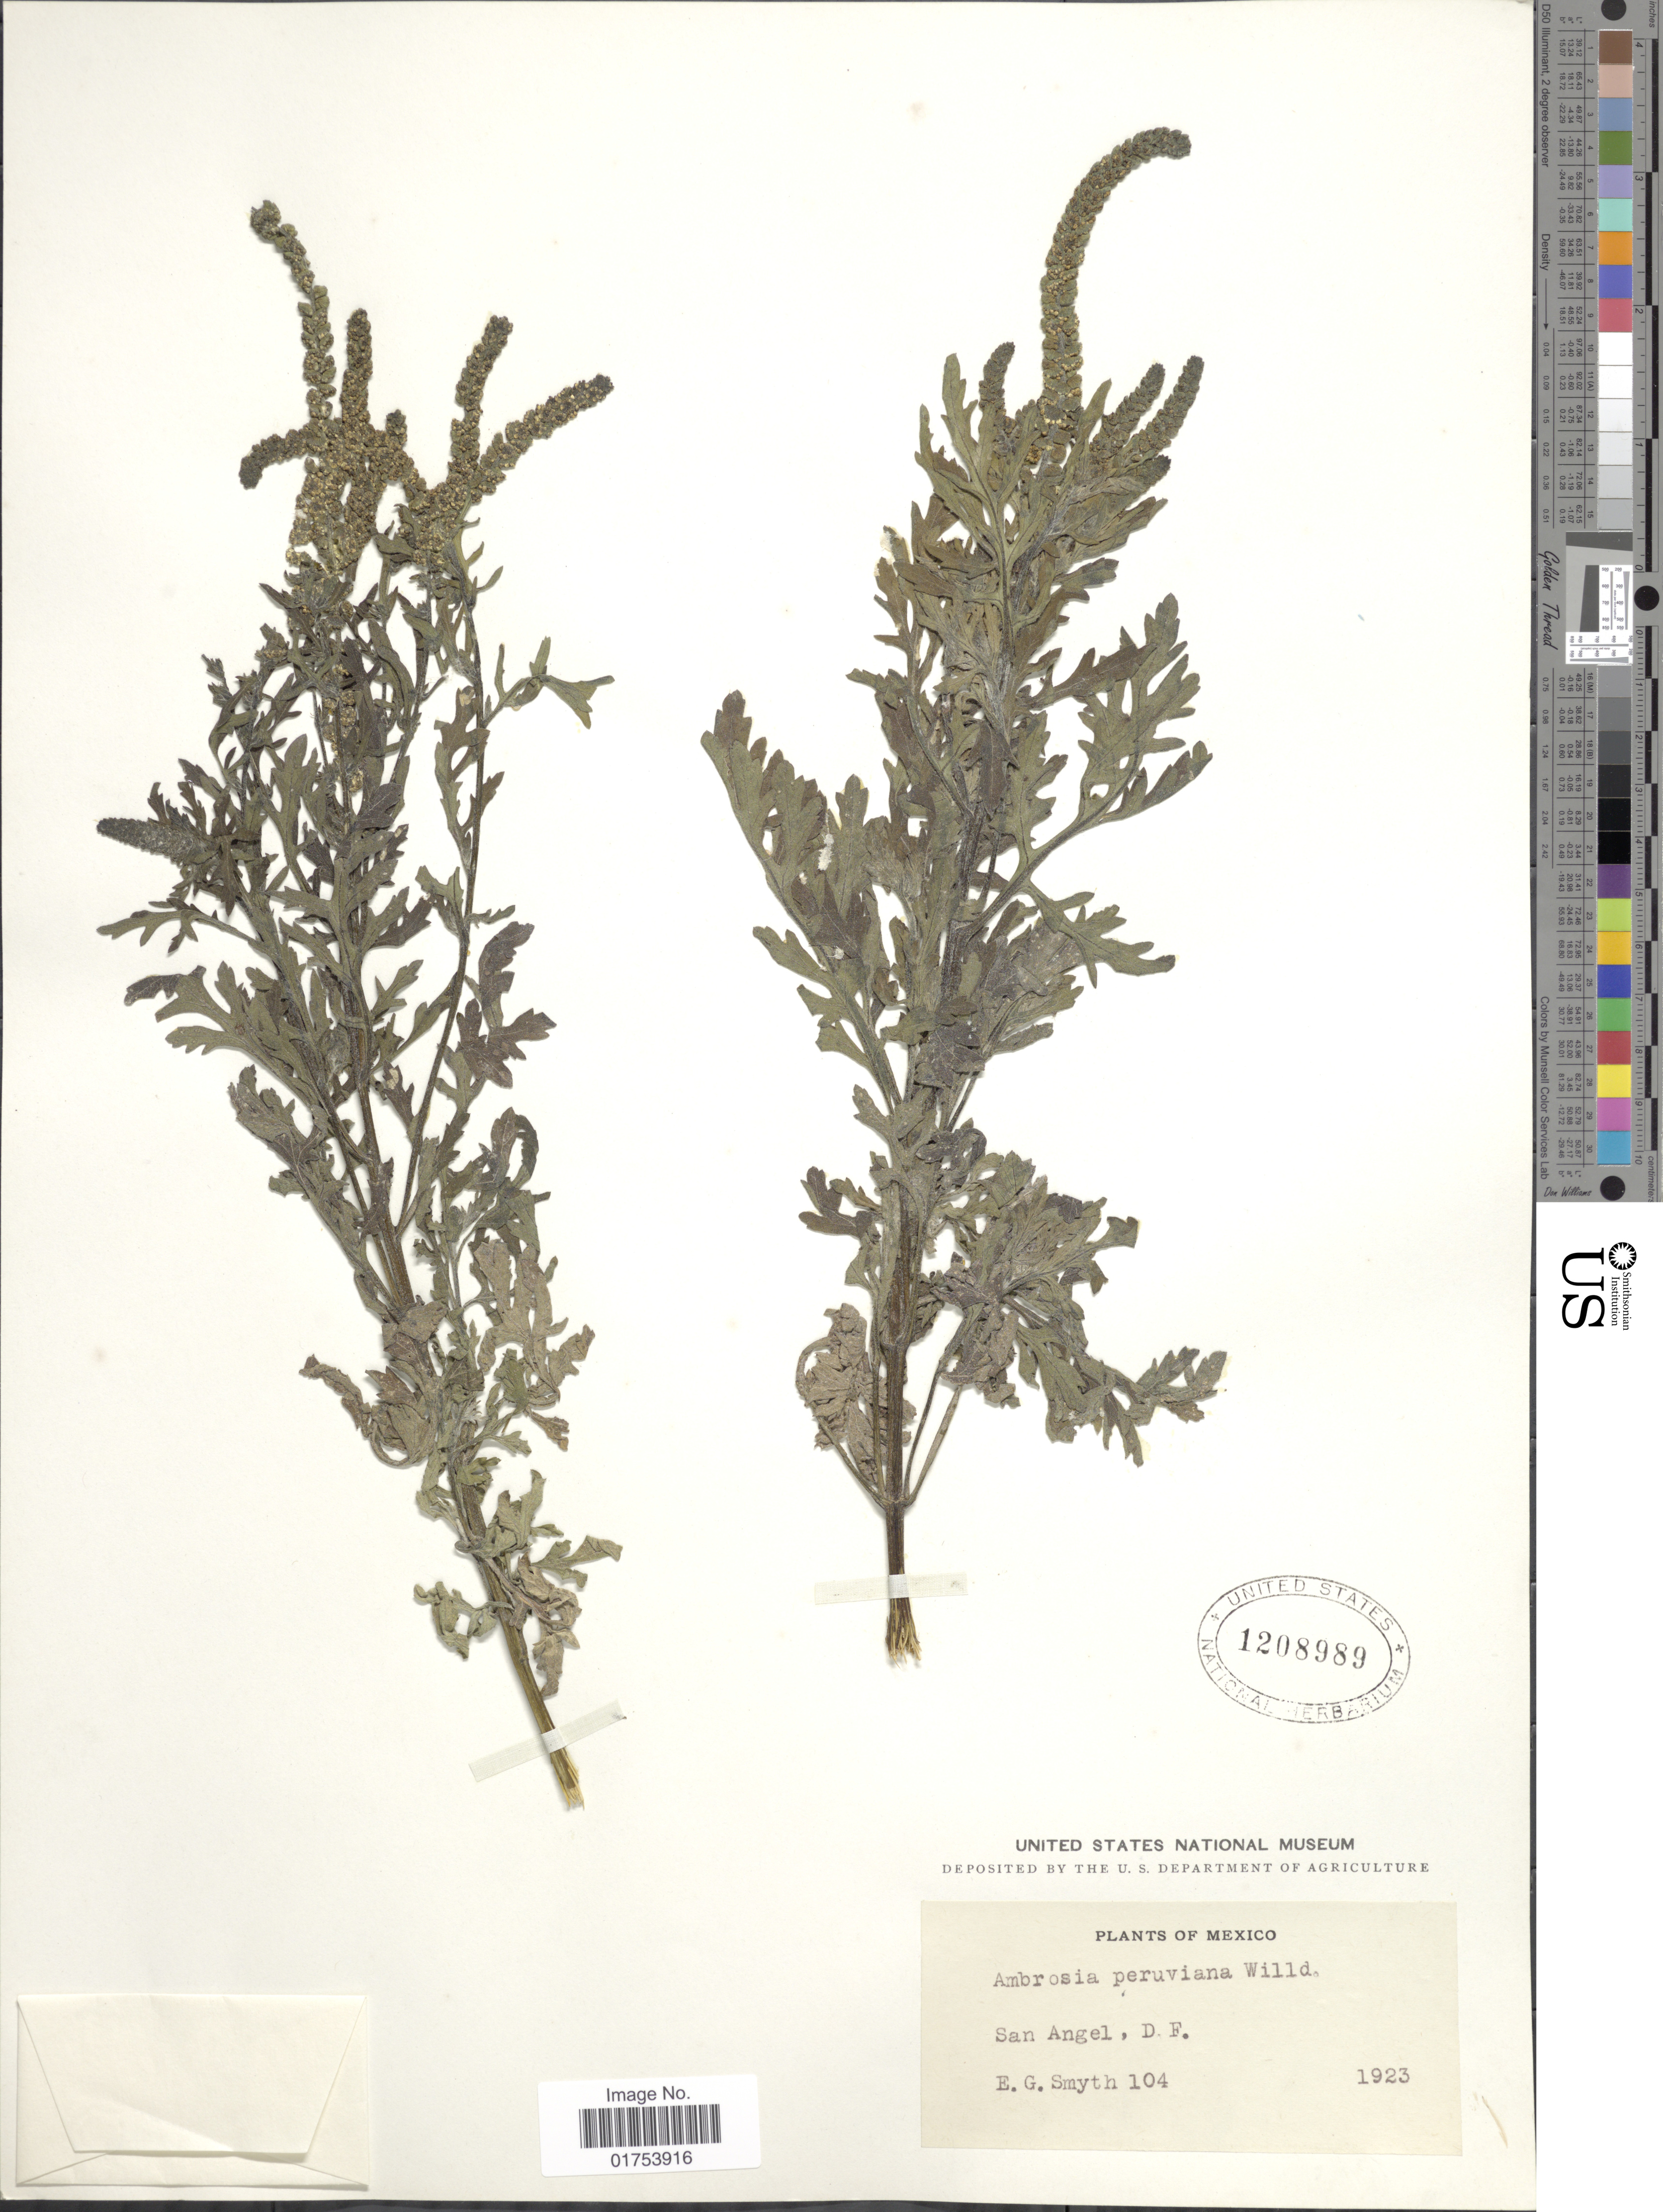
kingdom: Plantae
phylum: Tracheophyta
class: Magnoliopsida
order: Asterales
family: Asteraceae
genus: Ambrosia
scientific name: Ambrosia peruviana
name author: Willd.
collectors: E. Smyth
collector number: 104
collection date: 1923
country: Mexico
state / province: Distrito Federal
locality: San Angel, D.F.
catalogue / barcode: US 1208989